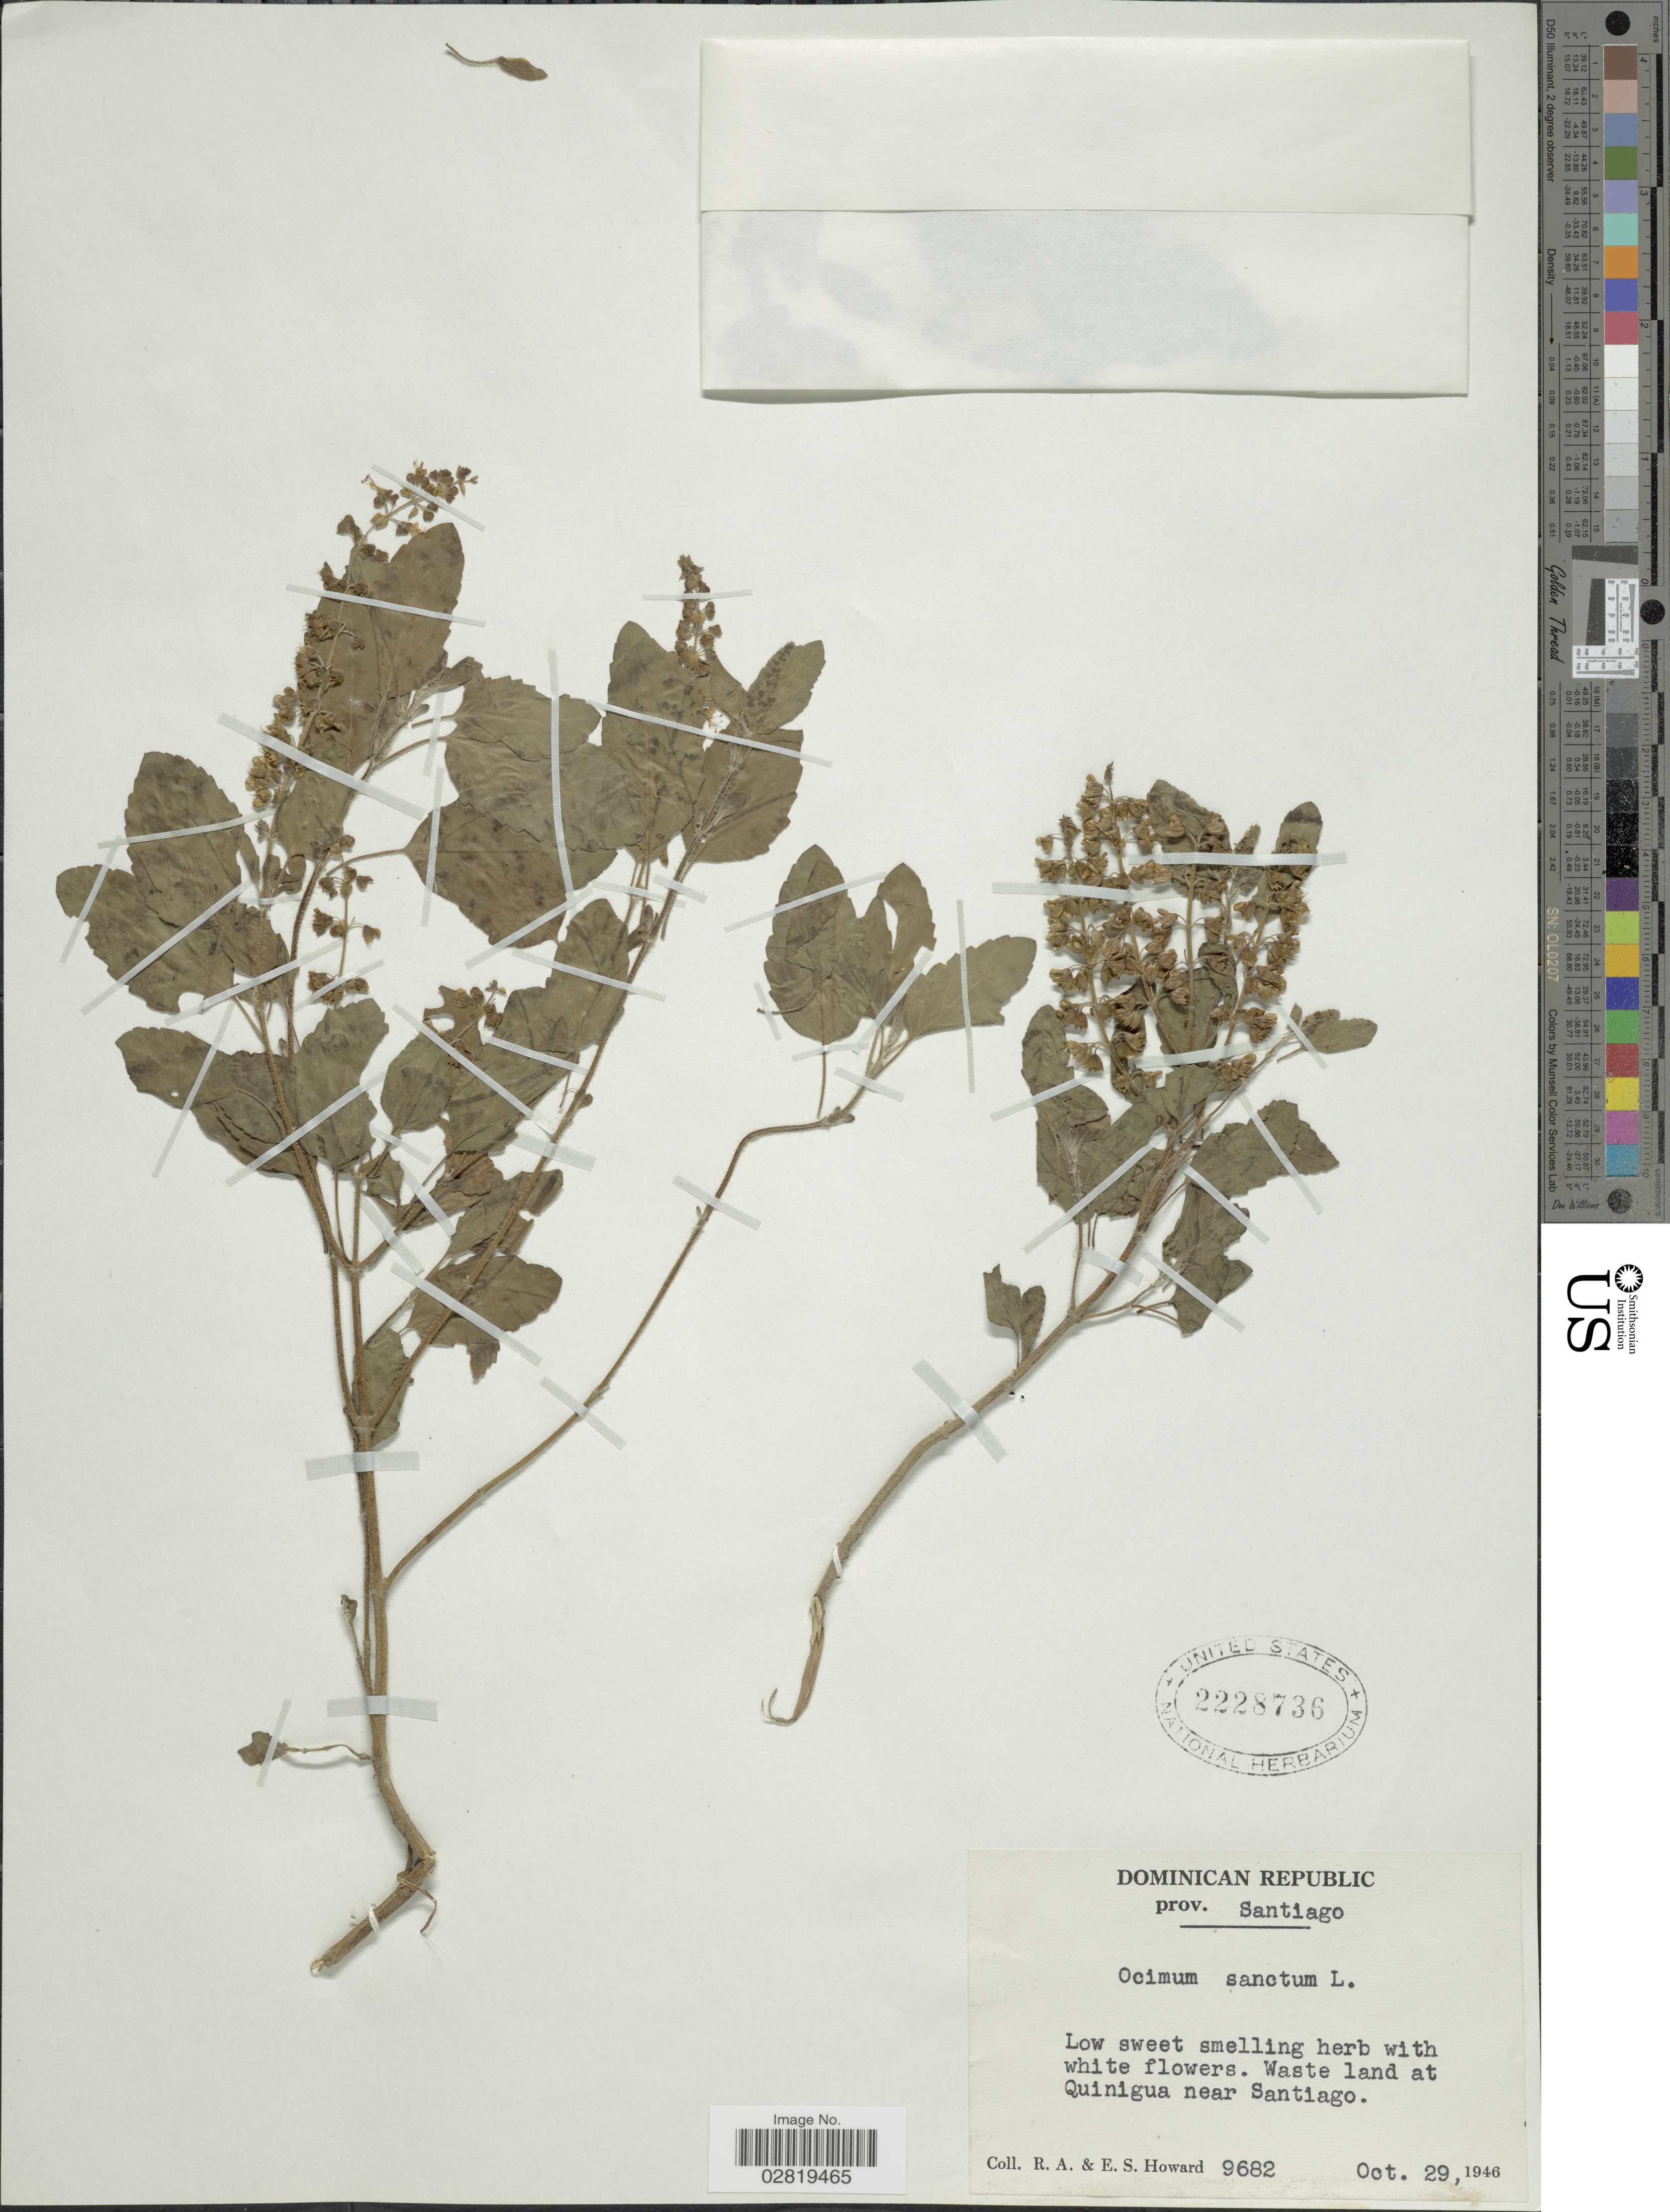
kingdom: Plantae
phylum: Tracheophyta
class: Magnoliopsida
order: Lamiales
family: Lamiaceae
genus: Ocimum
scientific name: Ocimum sanctum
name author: L.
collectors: R. A. Howard & E. S. Howard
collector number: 9682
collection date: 1946-10-29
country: Dominican Republic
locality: Prov. Santiago, Waste land at Quinigua near Santiago.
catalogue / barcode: US 2228736